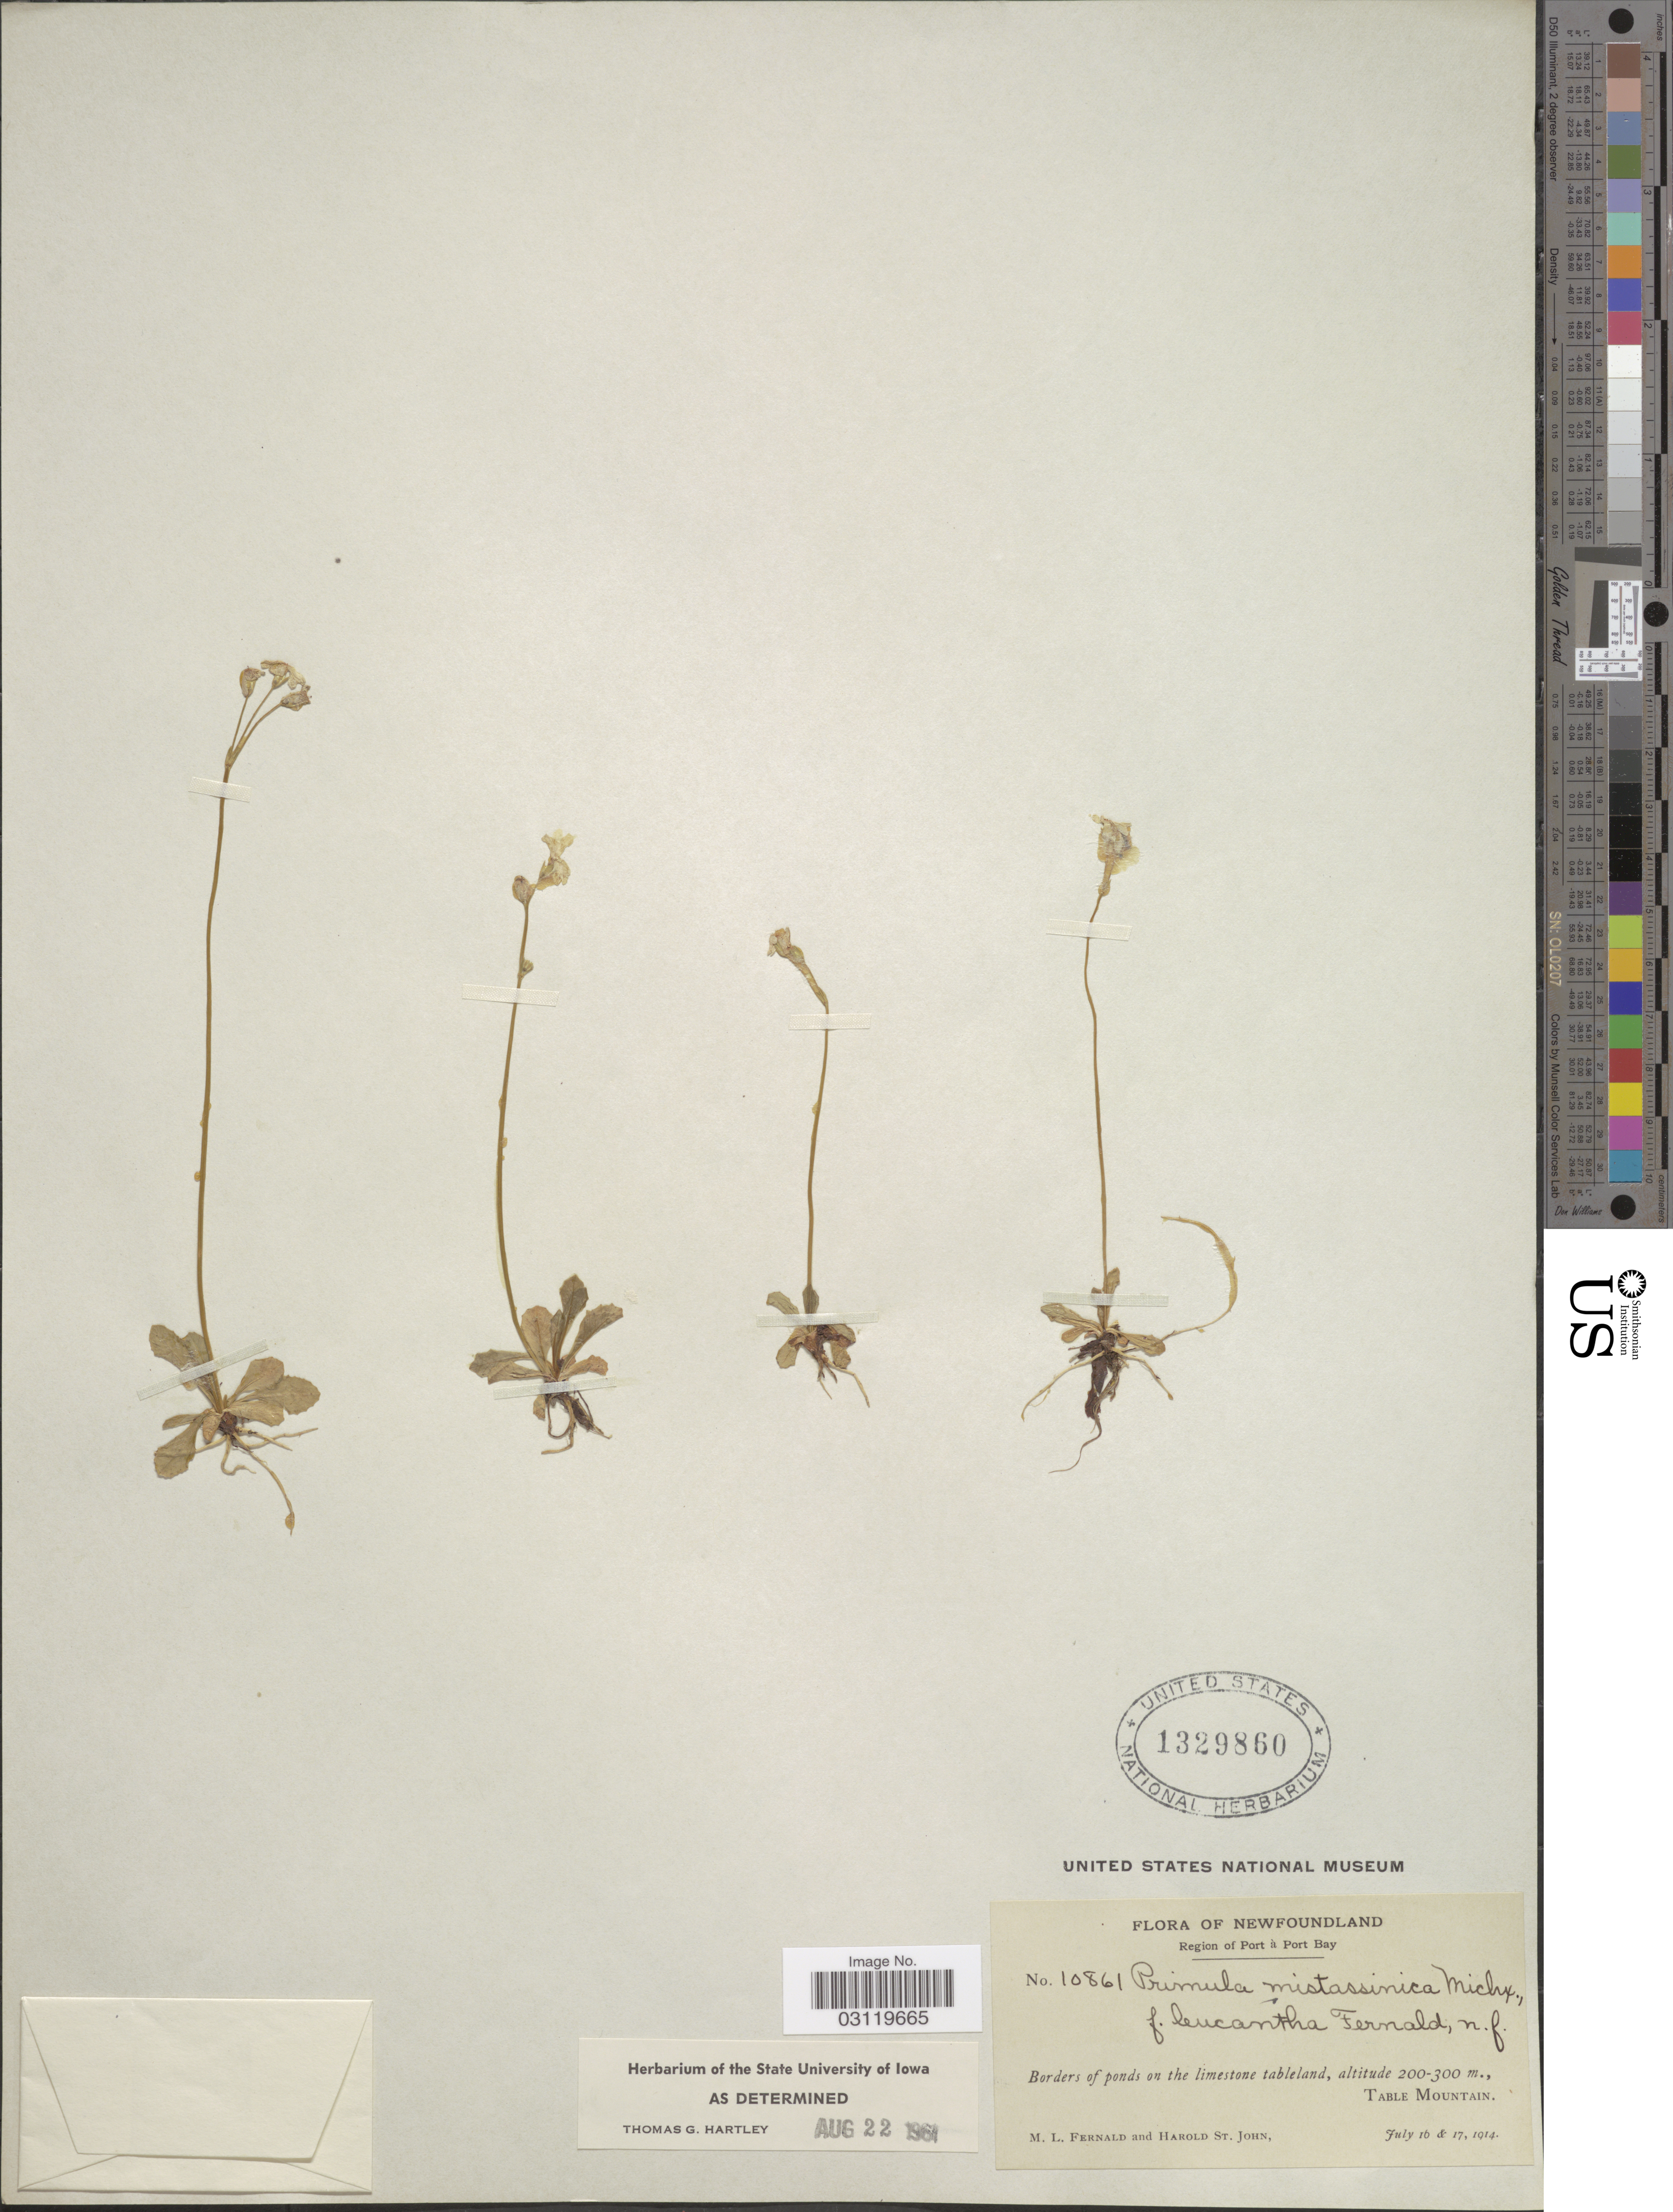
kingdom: Plantae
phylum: Tracheophyta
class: Magnoliopsida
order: Ericales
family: Primulaceae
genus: Primula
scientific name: Primula mistassinica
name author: Michx.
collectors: M. L. Fernald & H. St. John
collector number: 10861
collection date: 1914-07-16/1914-07-17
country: Canada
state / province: Newfoundland and Labrador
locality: Region of Port à Port Bay, Table Mountain.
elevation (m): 200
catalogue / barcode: US 1329860